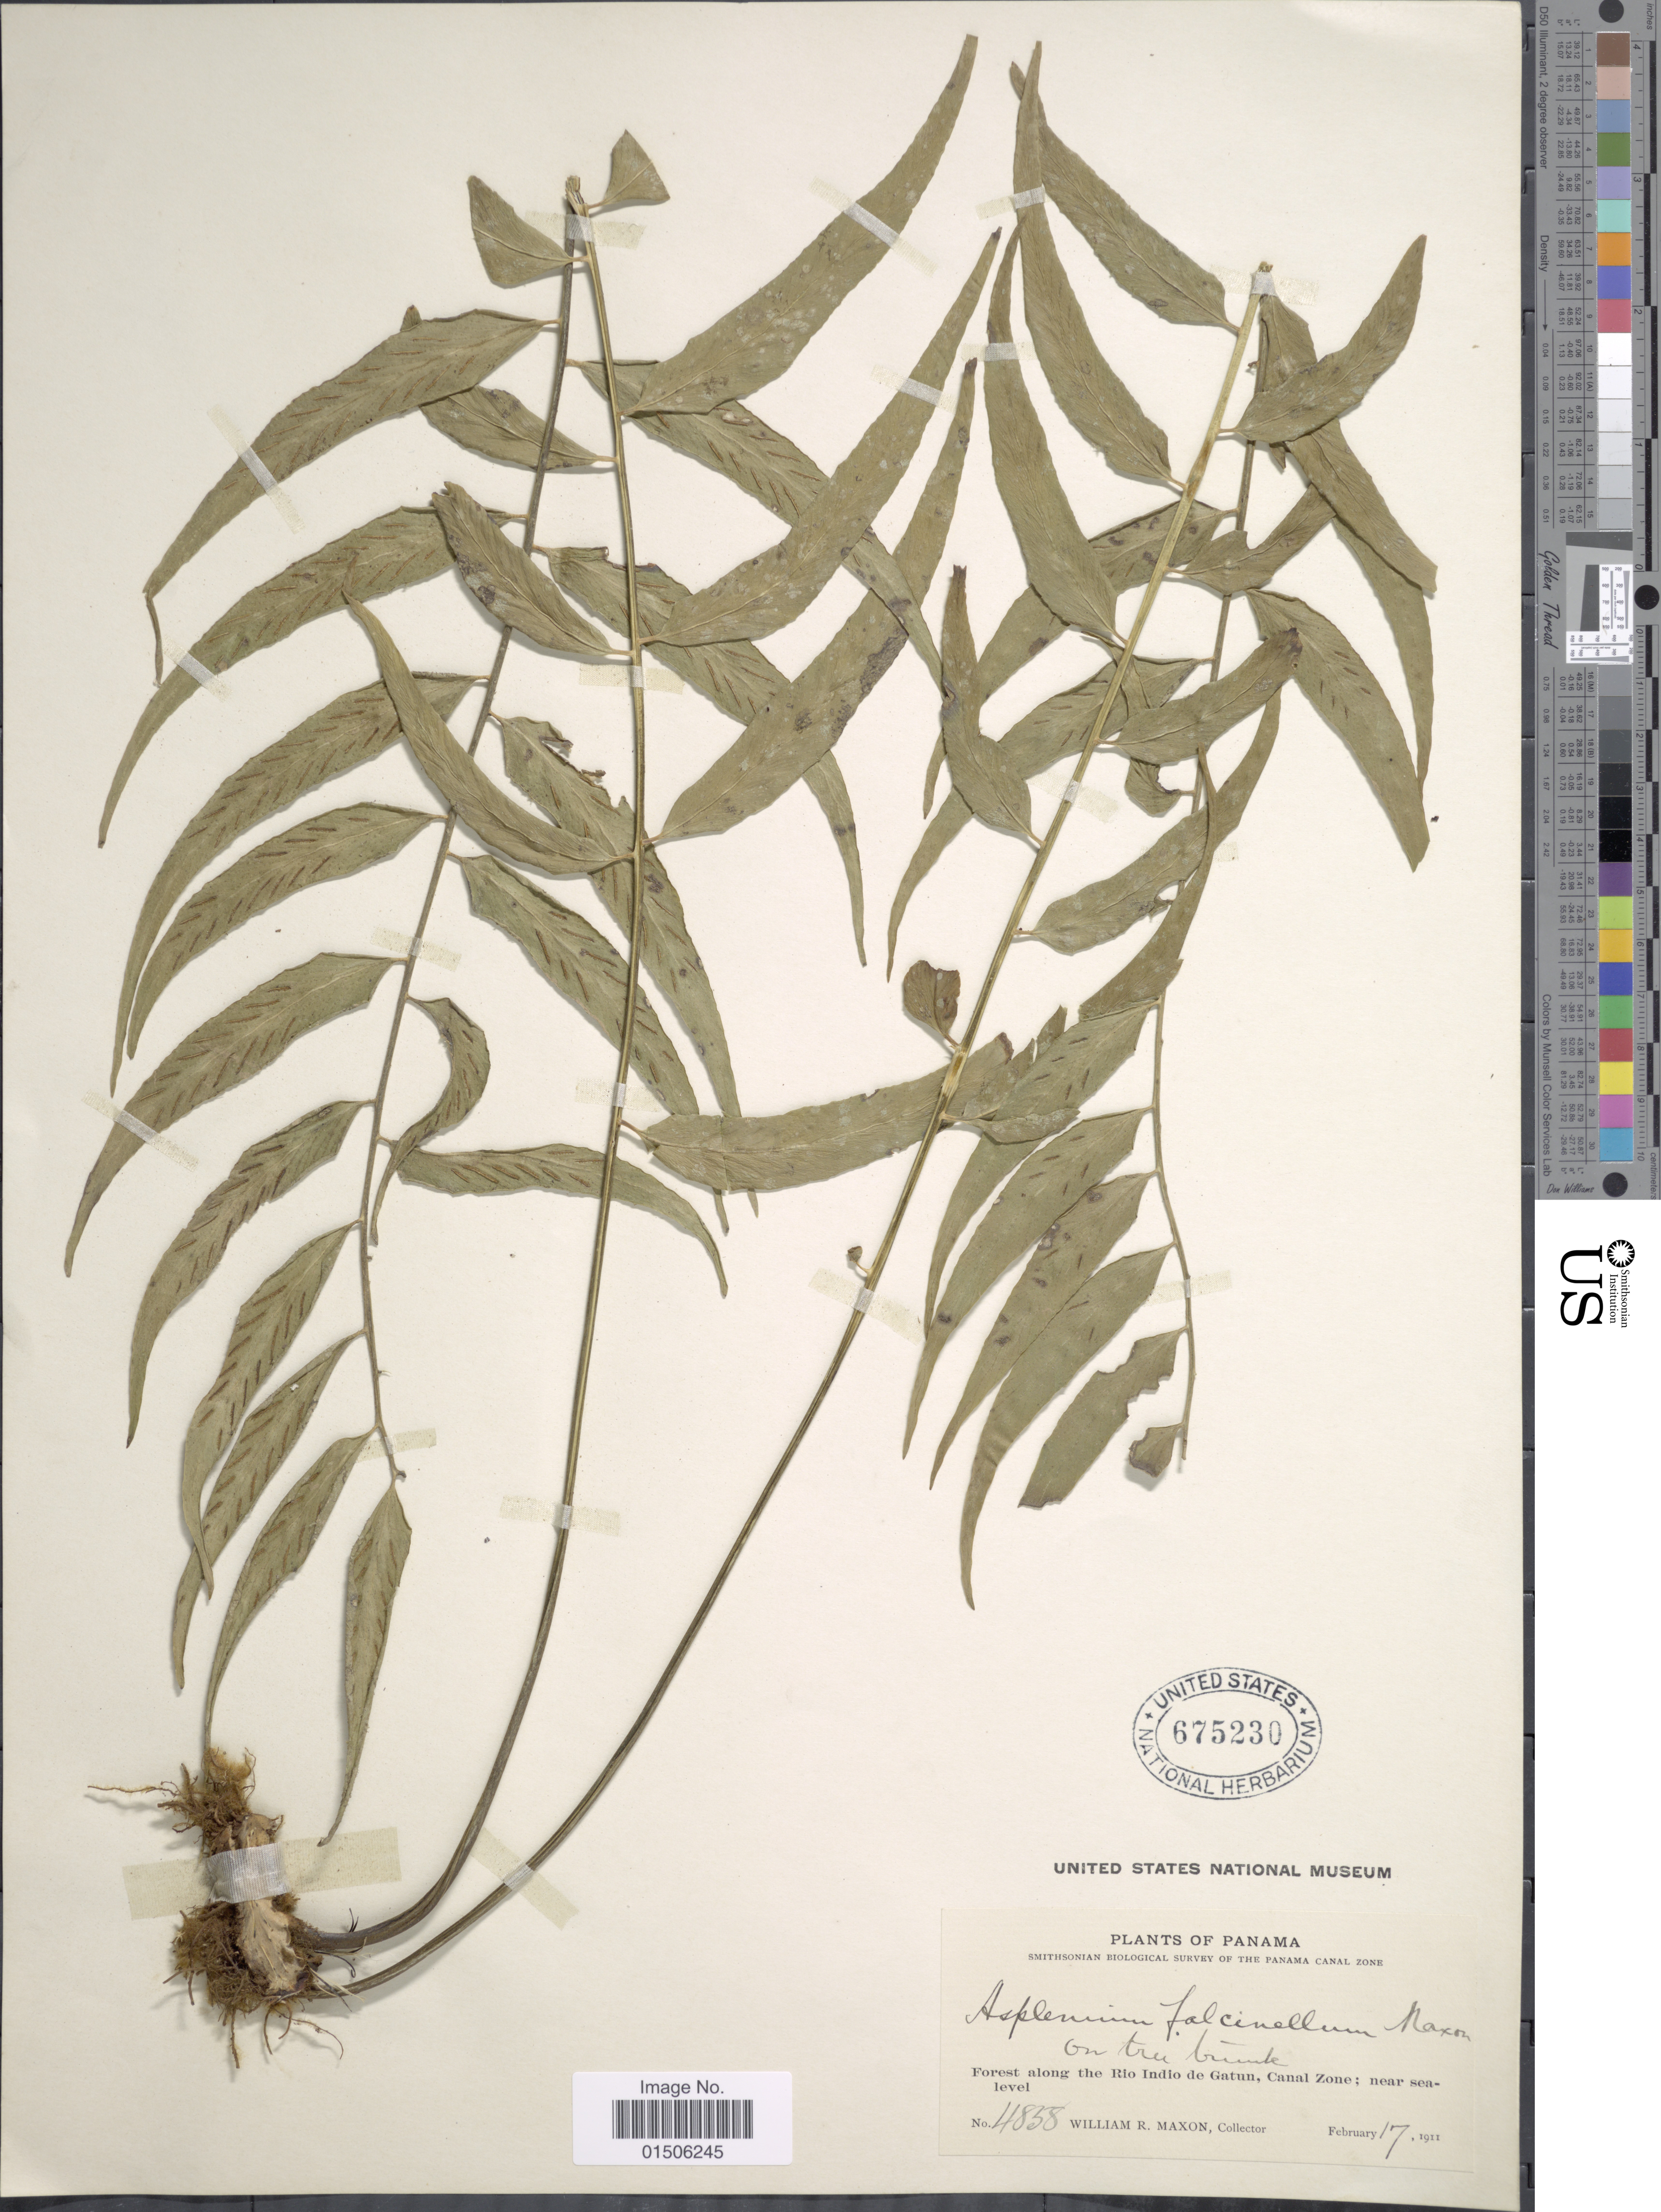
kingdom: Plantae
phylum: Tracheophyta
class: Polypodiopsida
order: Polypodiales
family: Aspleniaceae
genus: Asplenium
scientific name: Asplenium falcinellum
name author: Maxon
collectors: W. R. Maxon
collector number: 4858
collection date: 1911-02-17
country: Panama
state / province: Colón / Panamá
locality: Forest along the Rio Indio de Gatun, Canal Zone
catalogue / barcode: US 675230